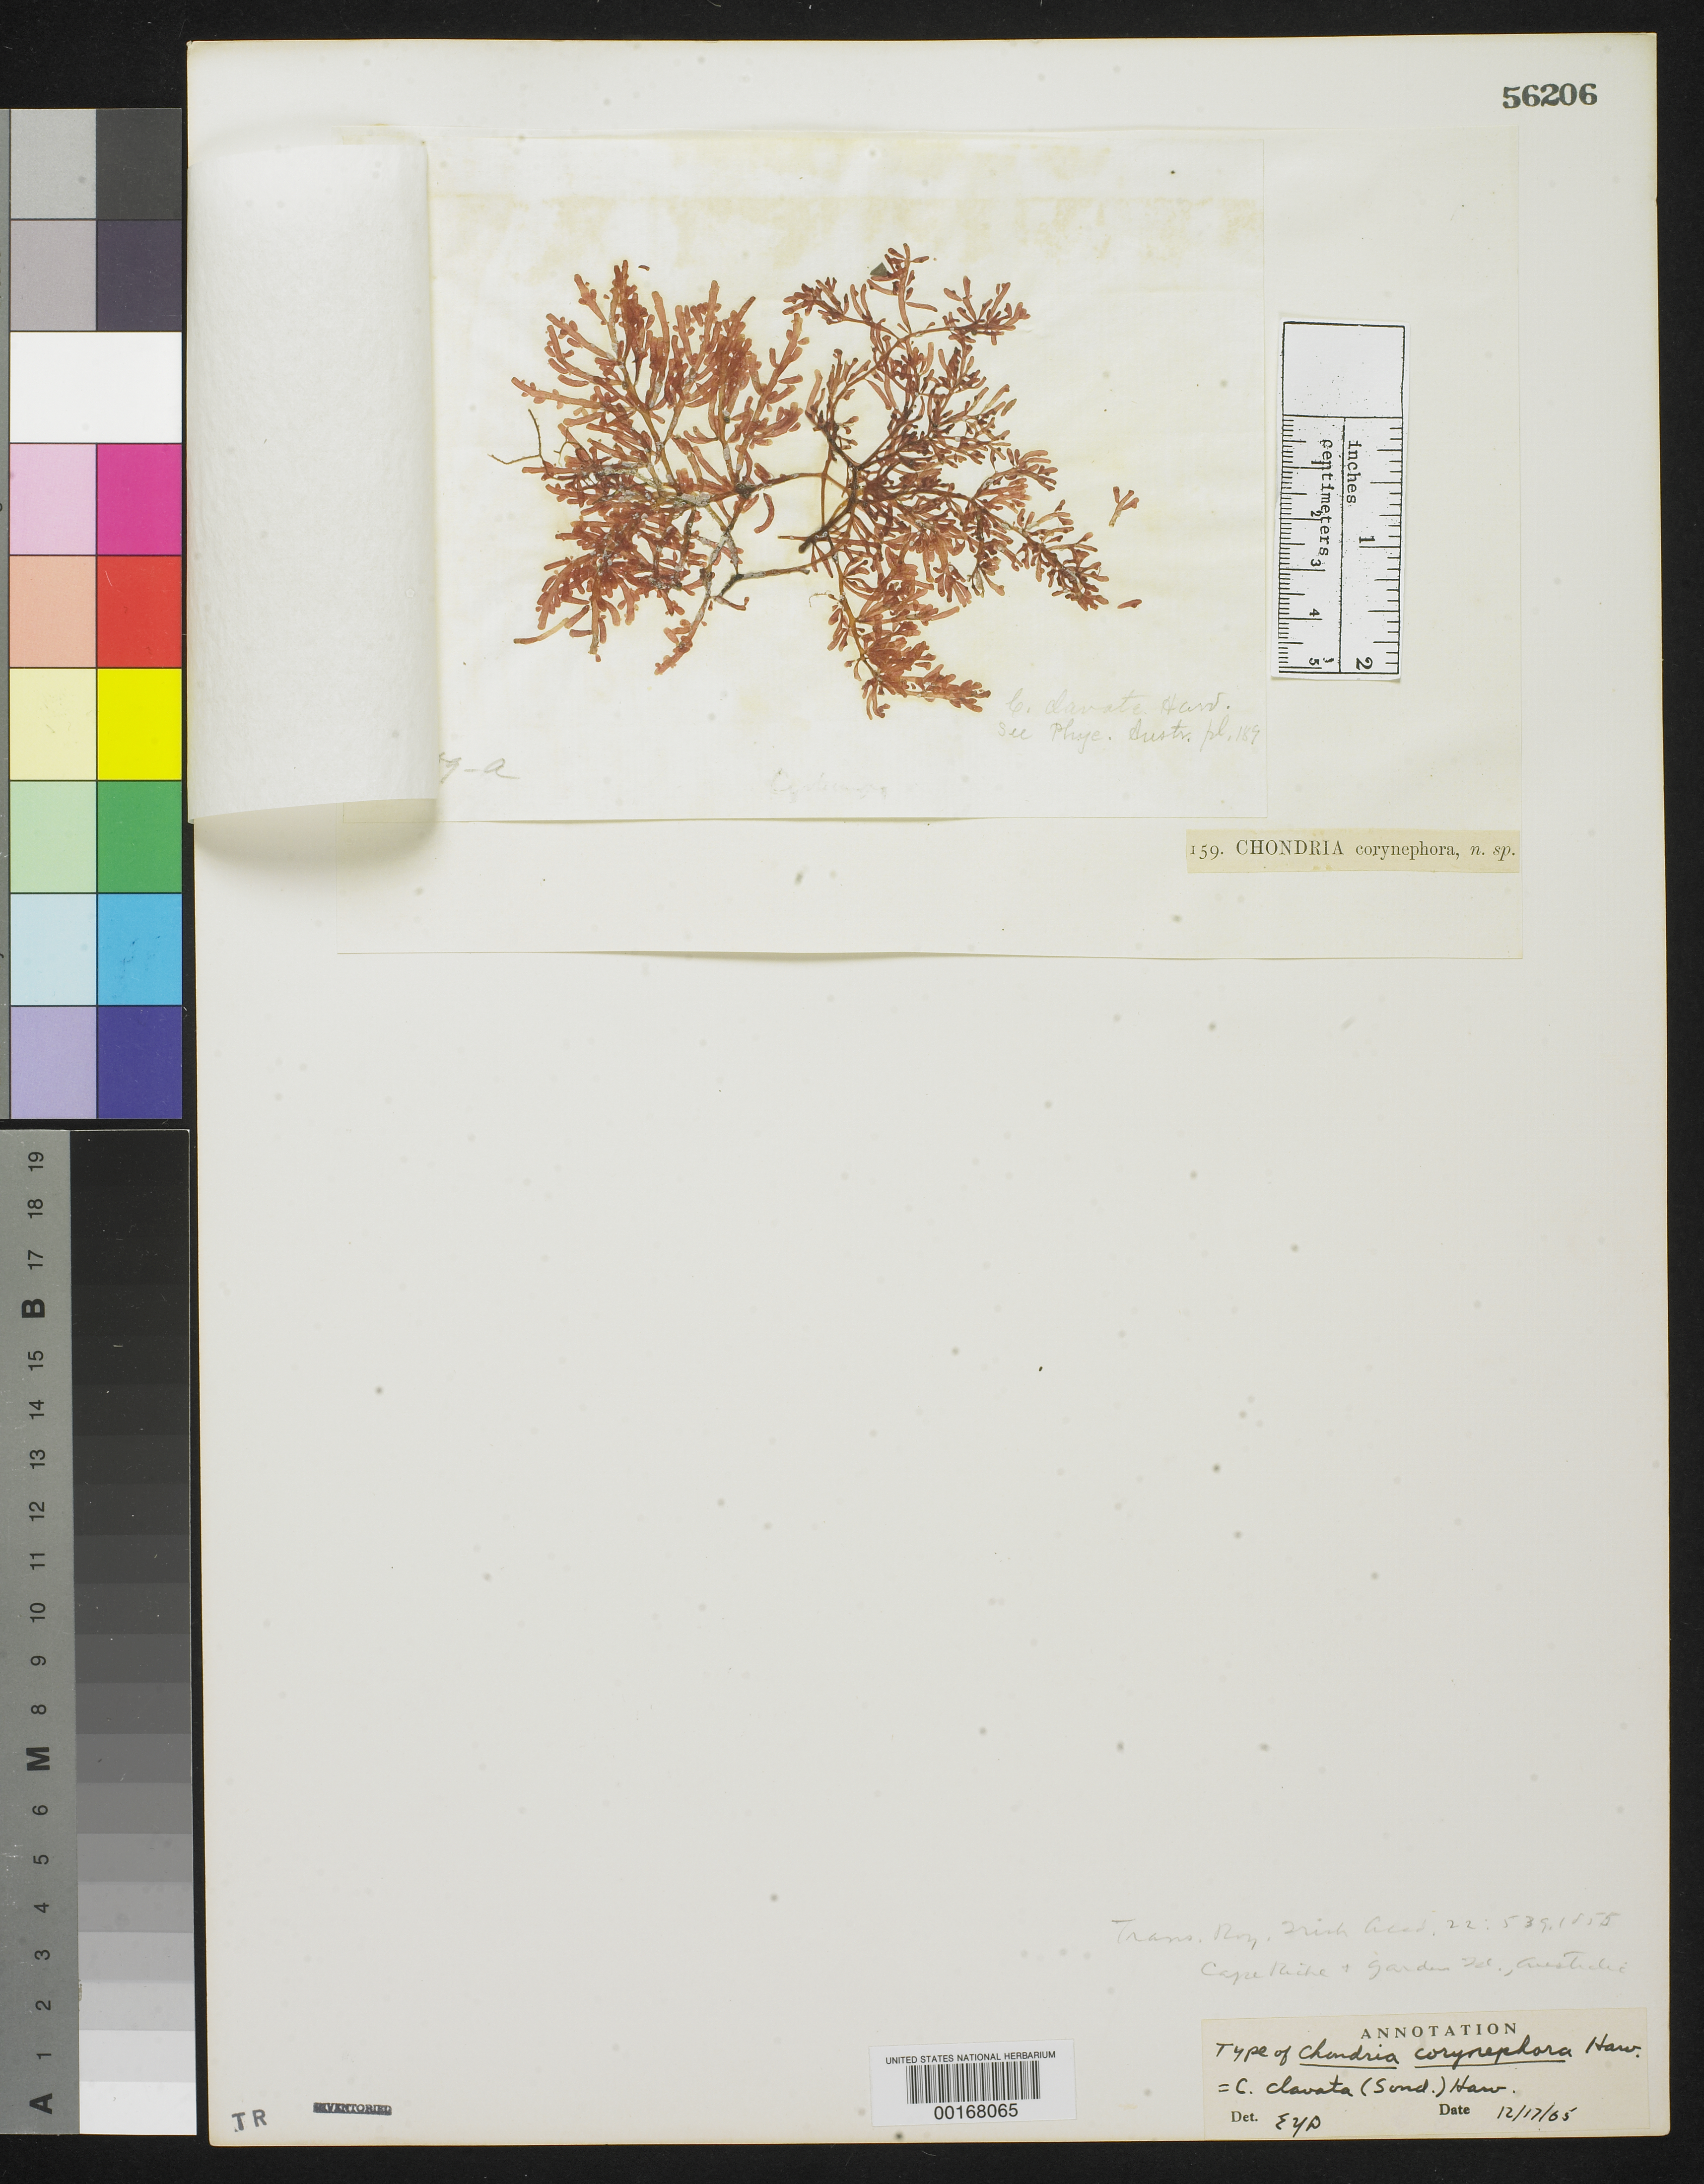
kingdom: Plantae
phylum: Rhodophyta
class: Florideophyceae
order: Ceramiales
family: Rhodomelaceae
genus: Chondria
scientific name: Chondria corynephora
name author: Harv.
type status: Isotype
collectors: W. Harvey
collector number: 159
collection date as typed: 1854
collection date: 1854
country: Australia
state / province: Western Australia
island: Garden Island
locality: And Cape Riche.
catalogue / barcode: US 56206